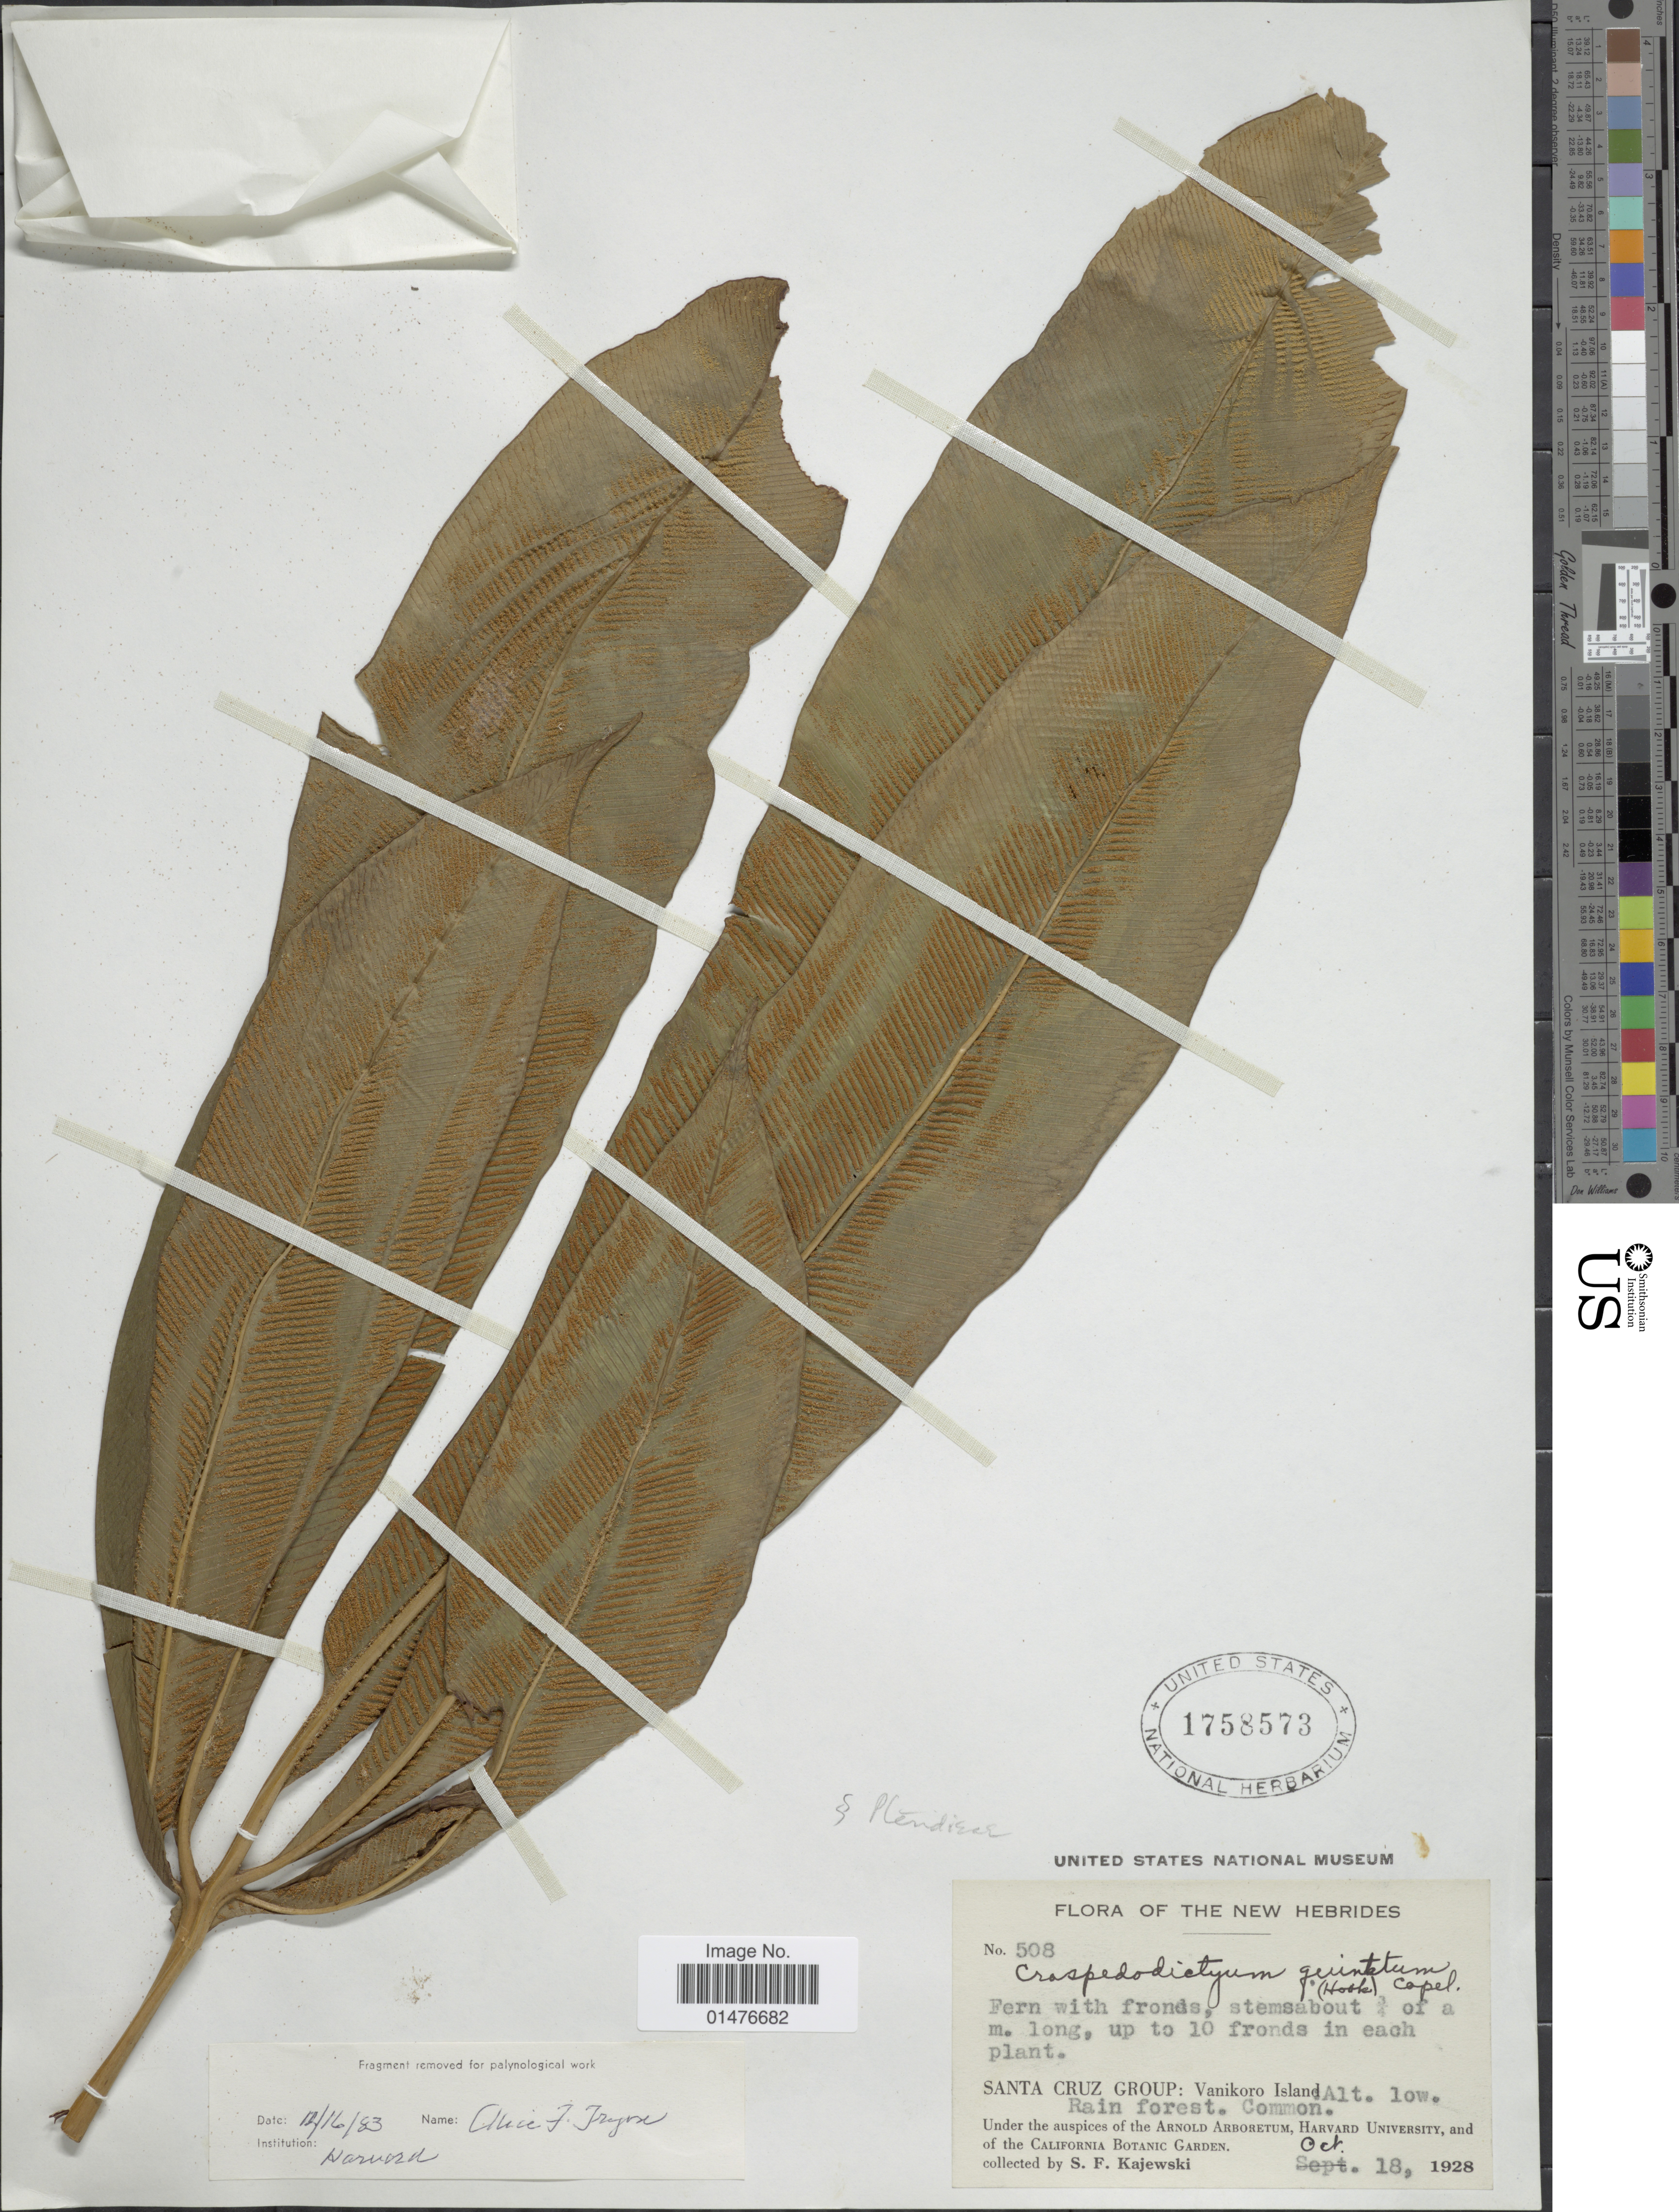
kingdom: Plantae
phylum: Tracheophyta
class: Polypodiopsida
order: Polypodiales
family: Pteridaceae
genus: Syngramma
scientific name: Syngramma quinata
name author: (Hook.) Carruth.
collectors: S. Kajewski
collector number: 508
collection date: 1928-10-18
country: Vanuatu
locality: The New Herbides, Santa Cruz Group: Vanikoro Island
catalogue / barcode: US 1758573